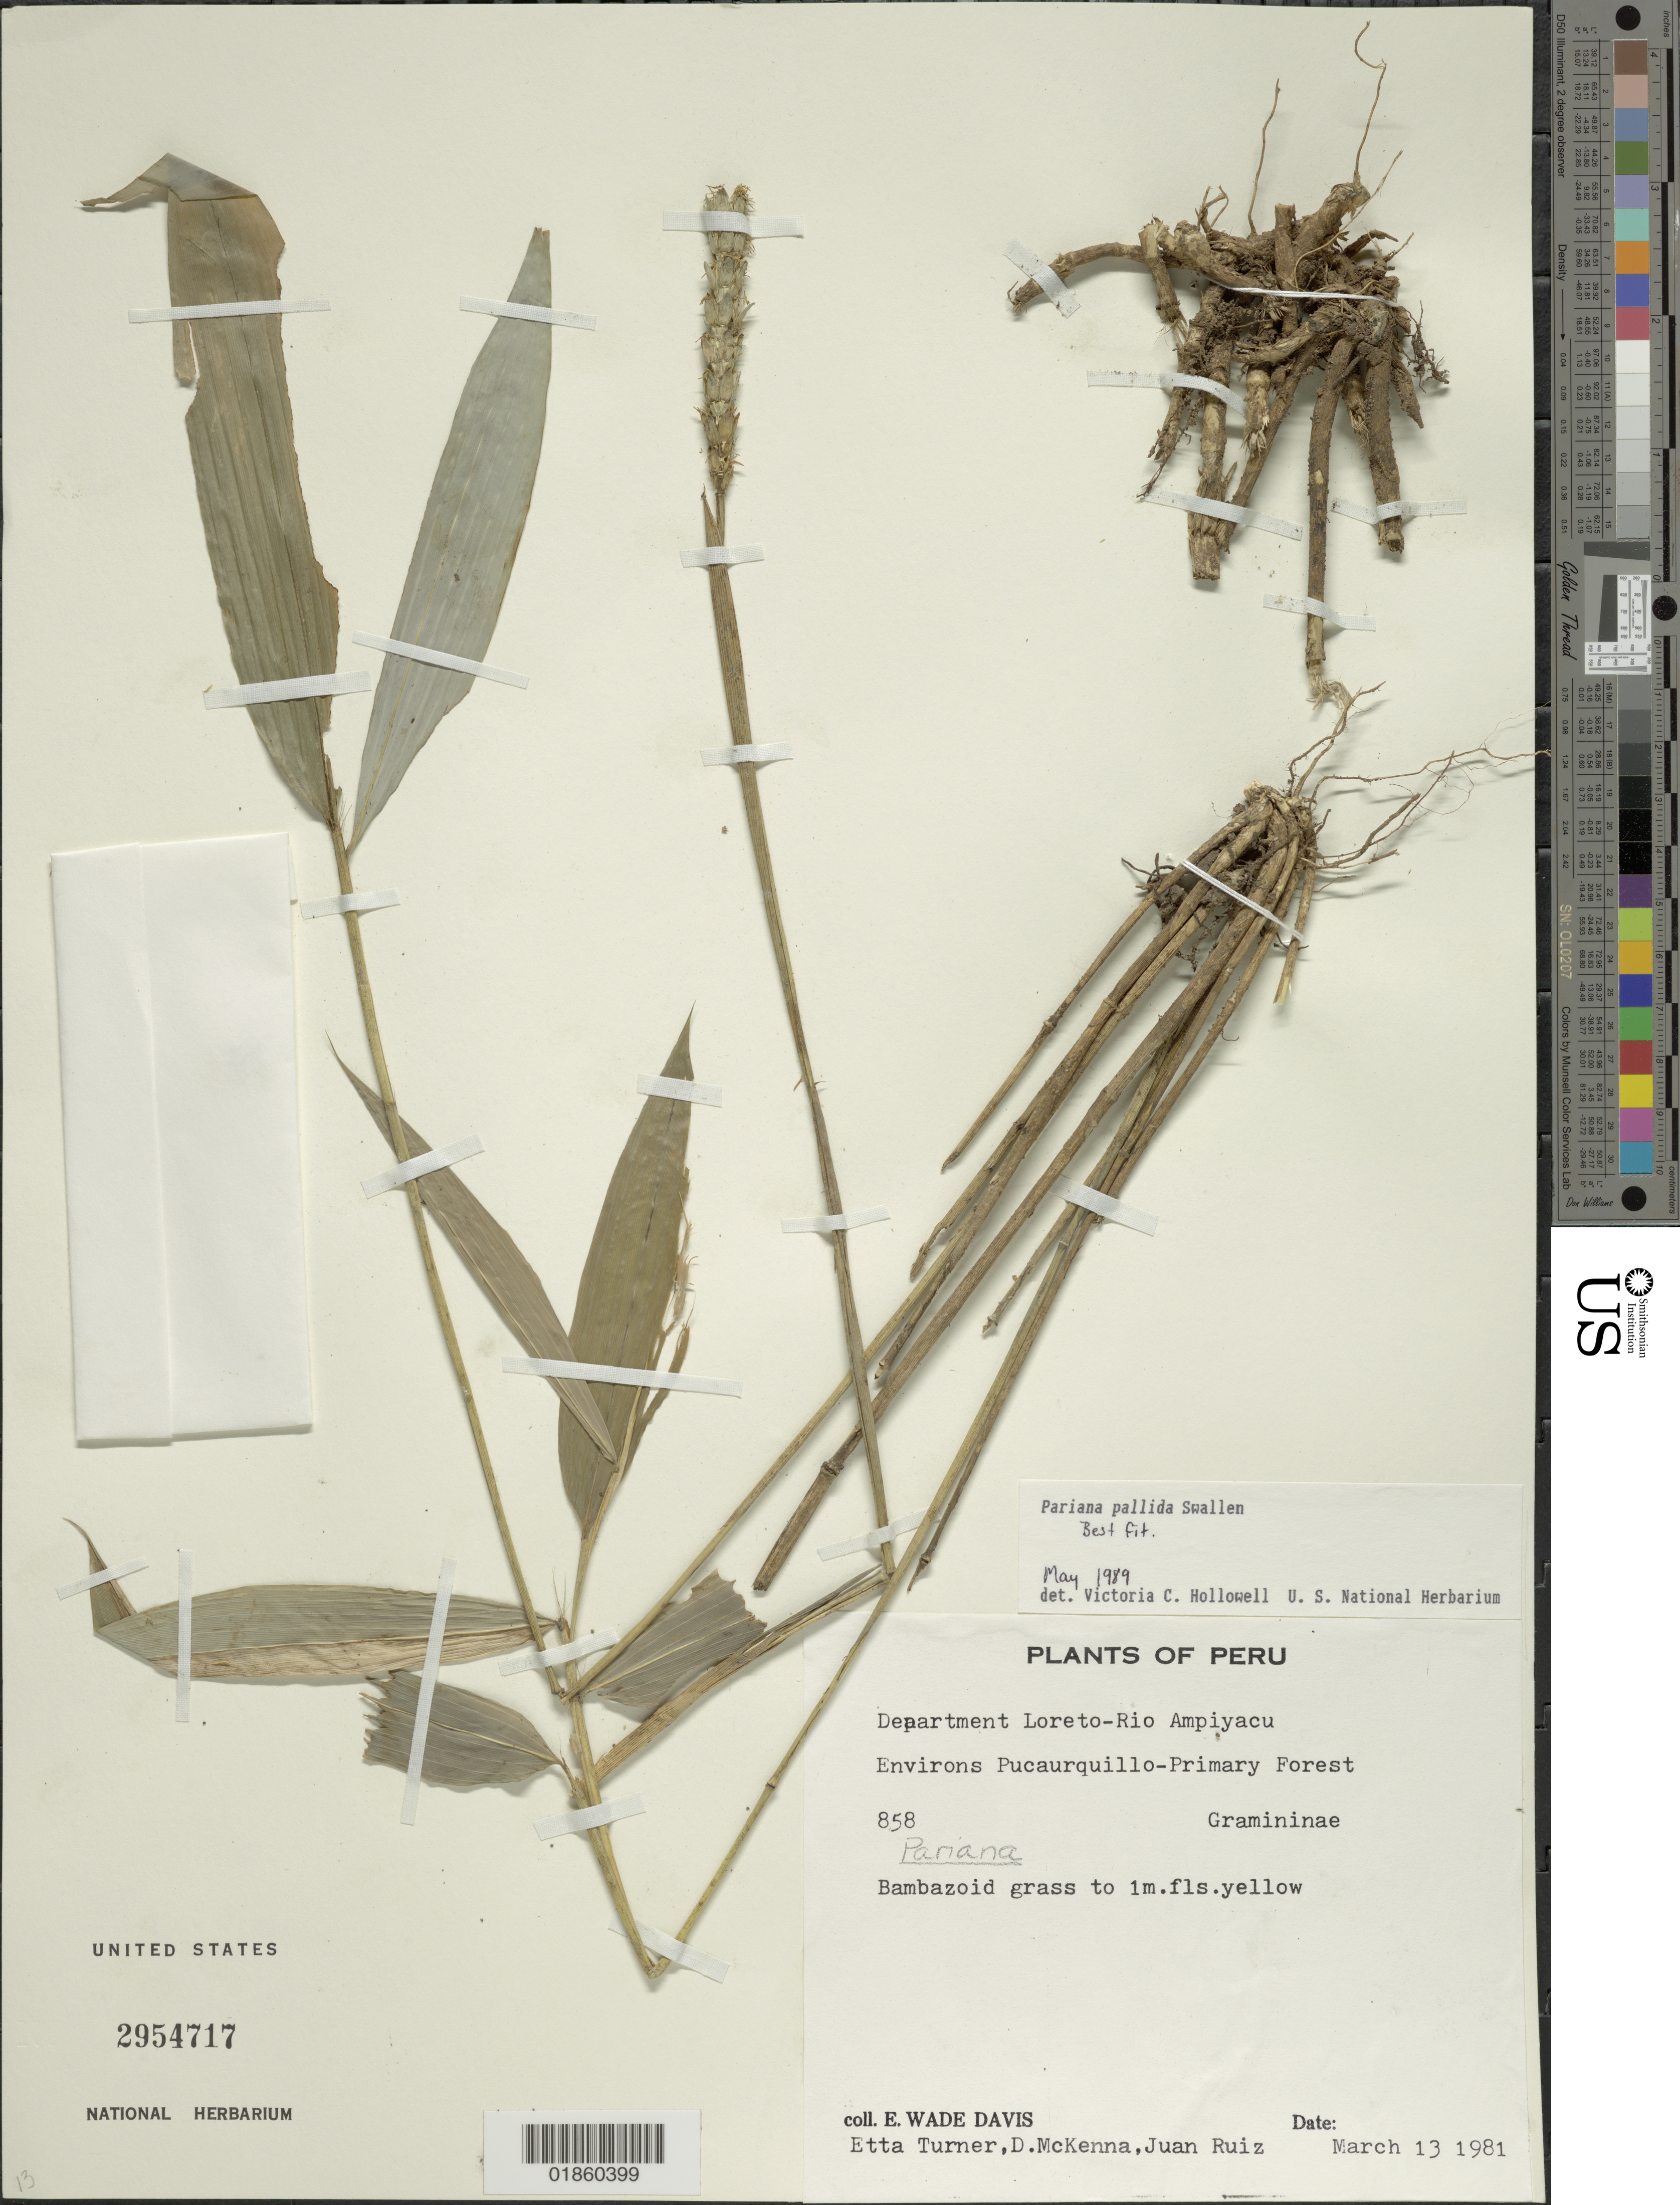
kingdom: Plantae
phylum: Tracheophyta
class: Liliopsida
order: Poales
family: Poaceae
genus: Pariana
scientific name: Pariana pallida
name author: Swallen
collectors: E. W. Davis, E. Turner, D. McKenna & J. Ruiz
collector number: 858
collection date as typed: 13 Mar 1981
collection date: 1981-03-13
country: Peru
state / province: Loreto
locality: Rio Ampiyacu, environs Pucaurquillo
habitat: primary forest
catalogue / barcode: US 2954717